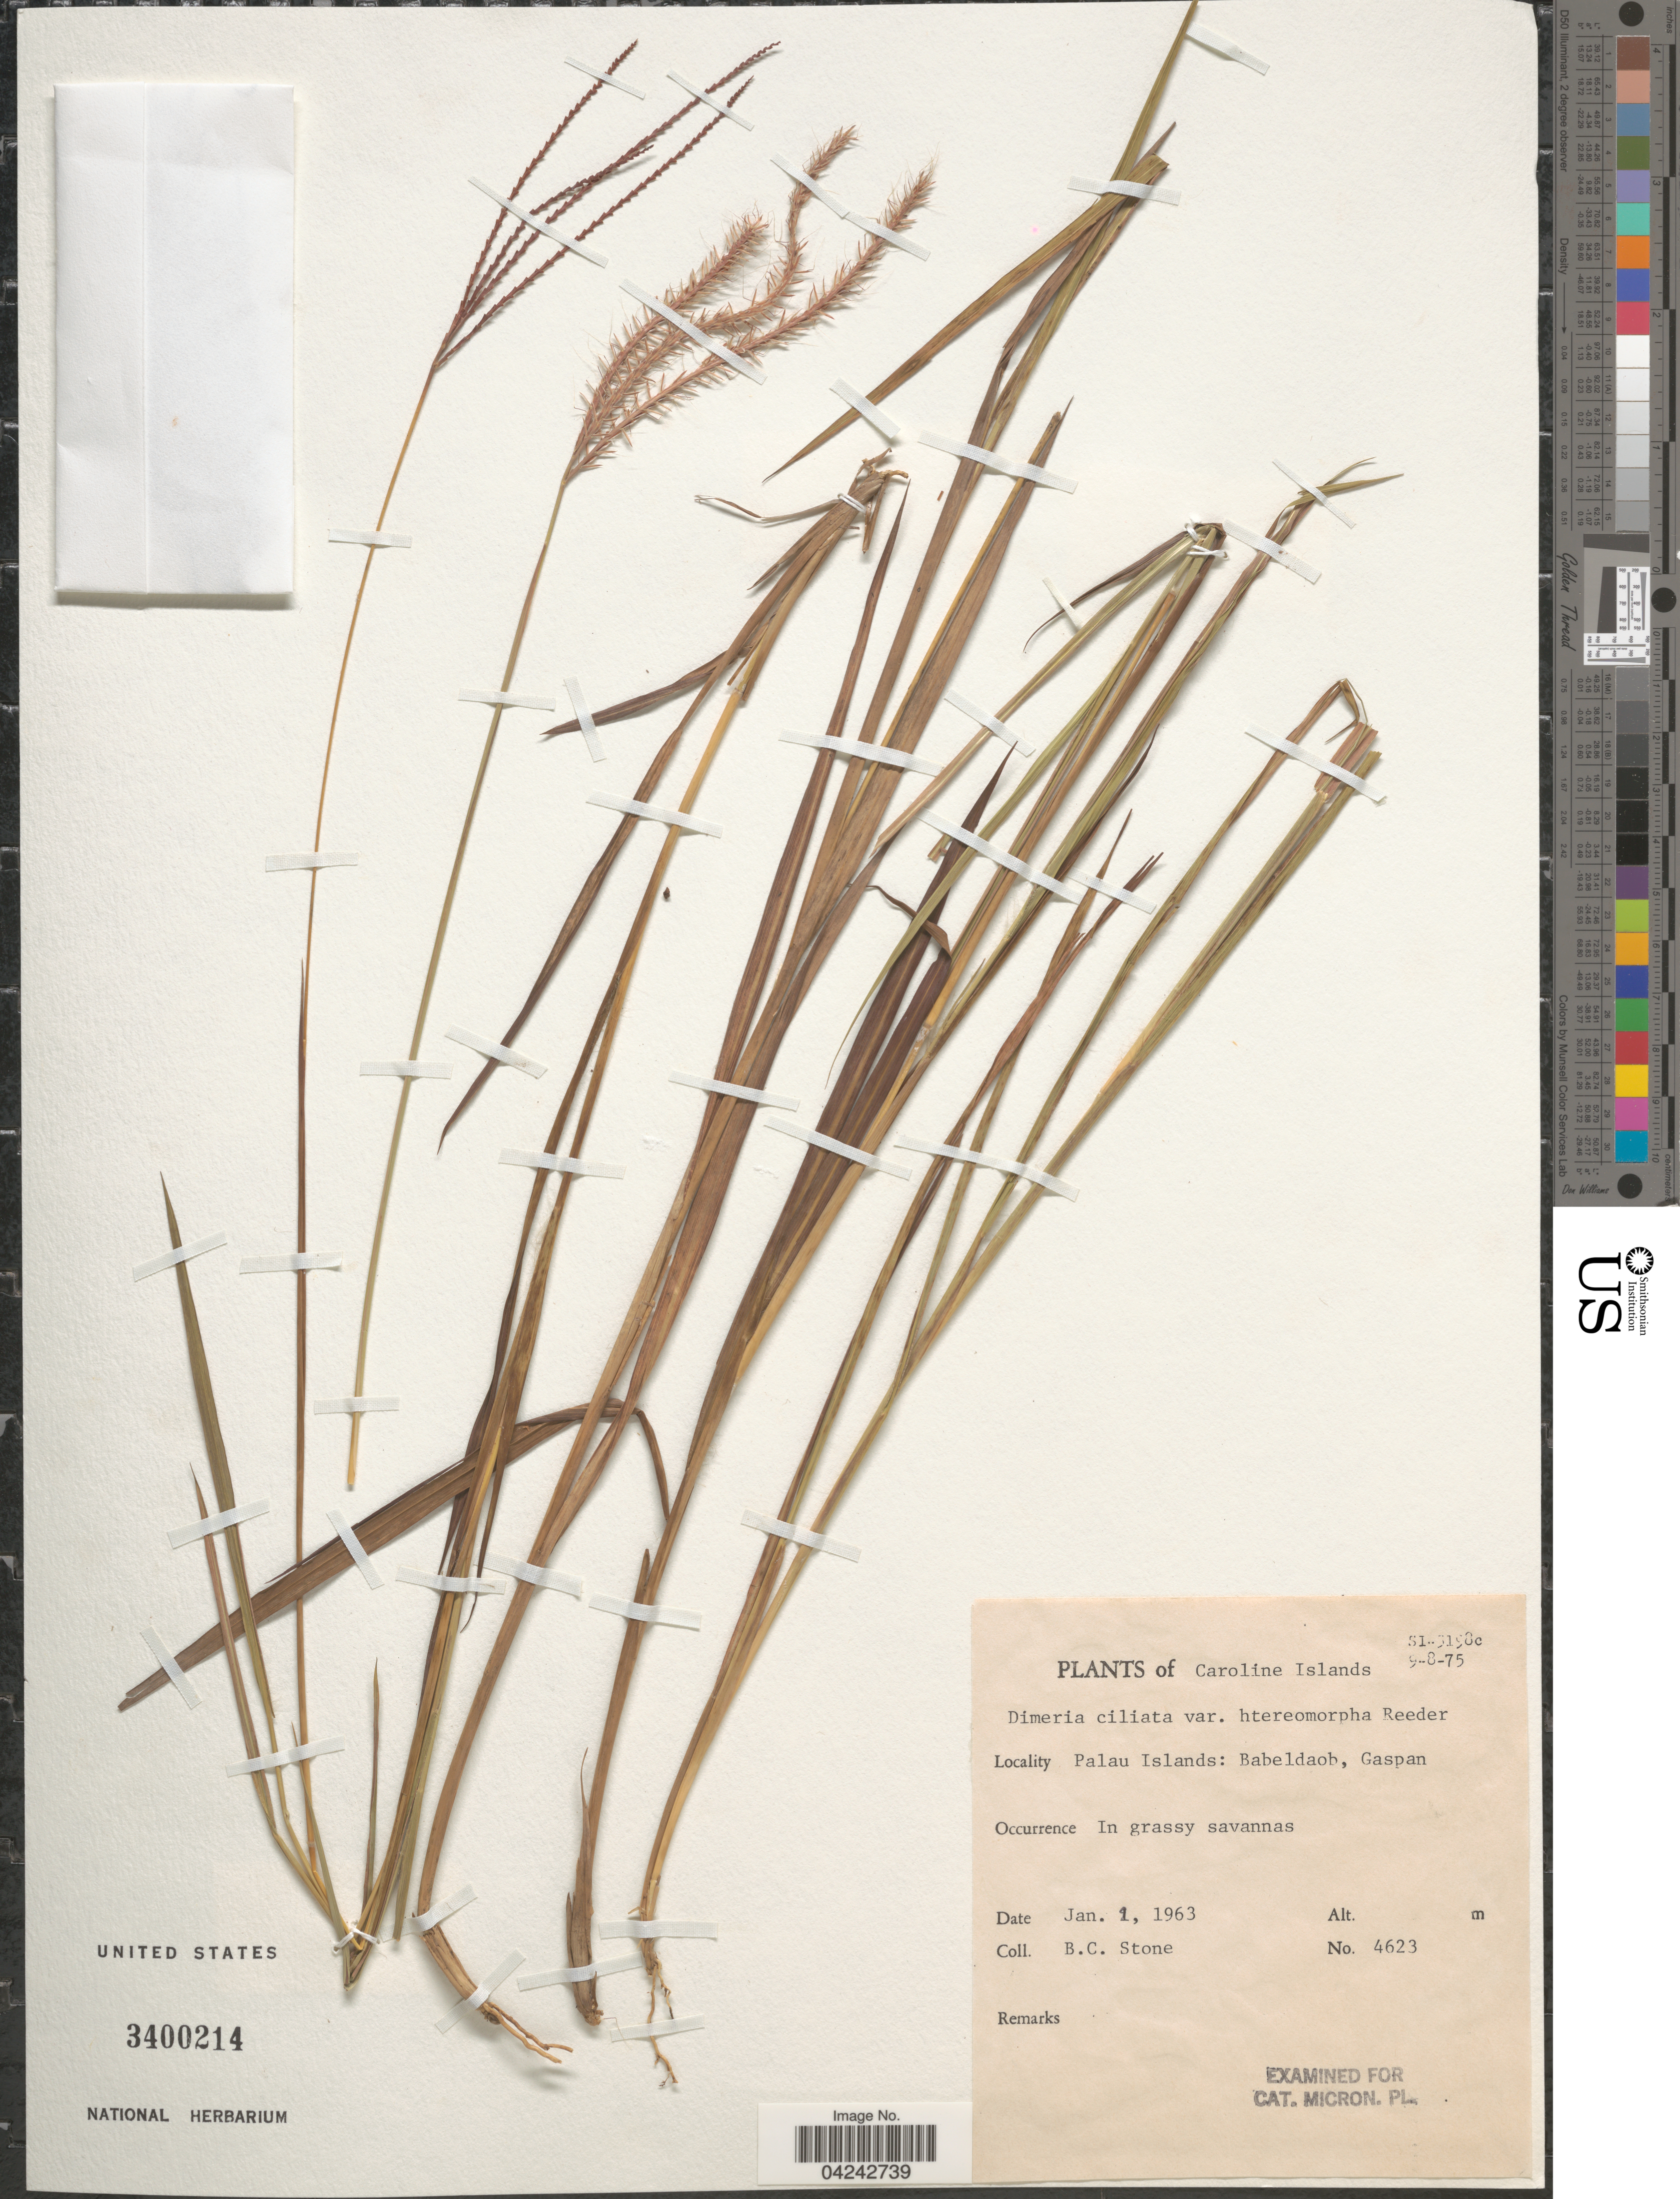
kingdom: Plantae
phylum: Tracheophyta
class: Liliopsida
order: Poales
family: Poaceae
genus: Dimeria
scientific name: Dimeria chloridiformis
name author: (Gaudich.) Schum. & Lauterb.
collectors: B. C. Stone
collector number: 4623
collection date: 1963-01-01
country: Palau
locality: Caroline Islands. Palau Islands: Babeldaob, Gaspan.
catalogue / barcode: US 3400214